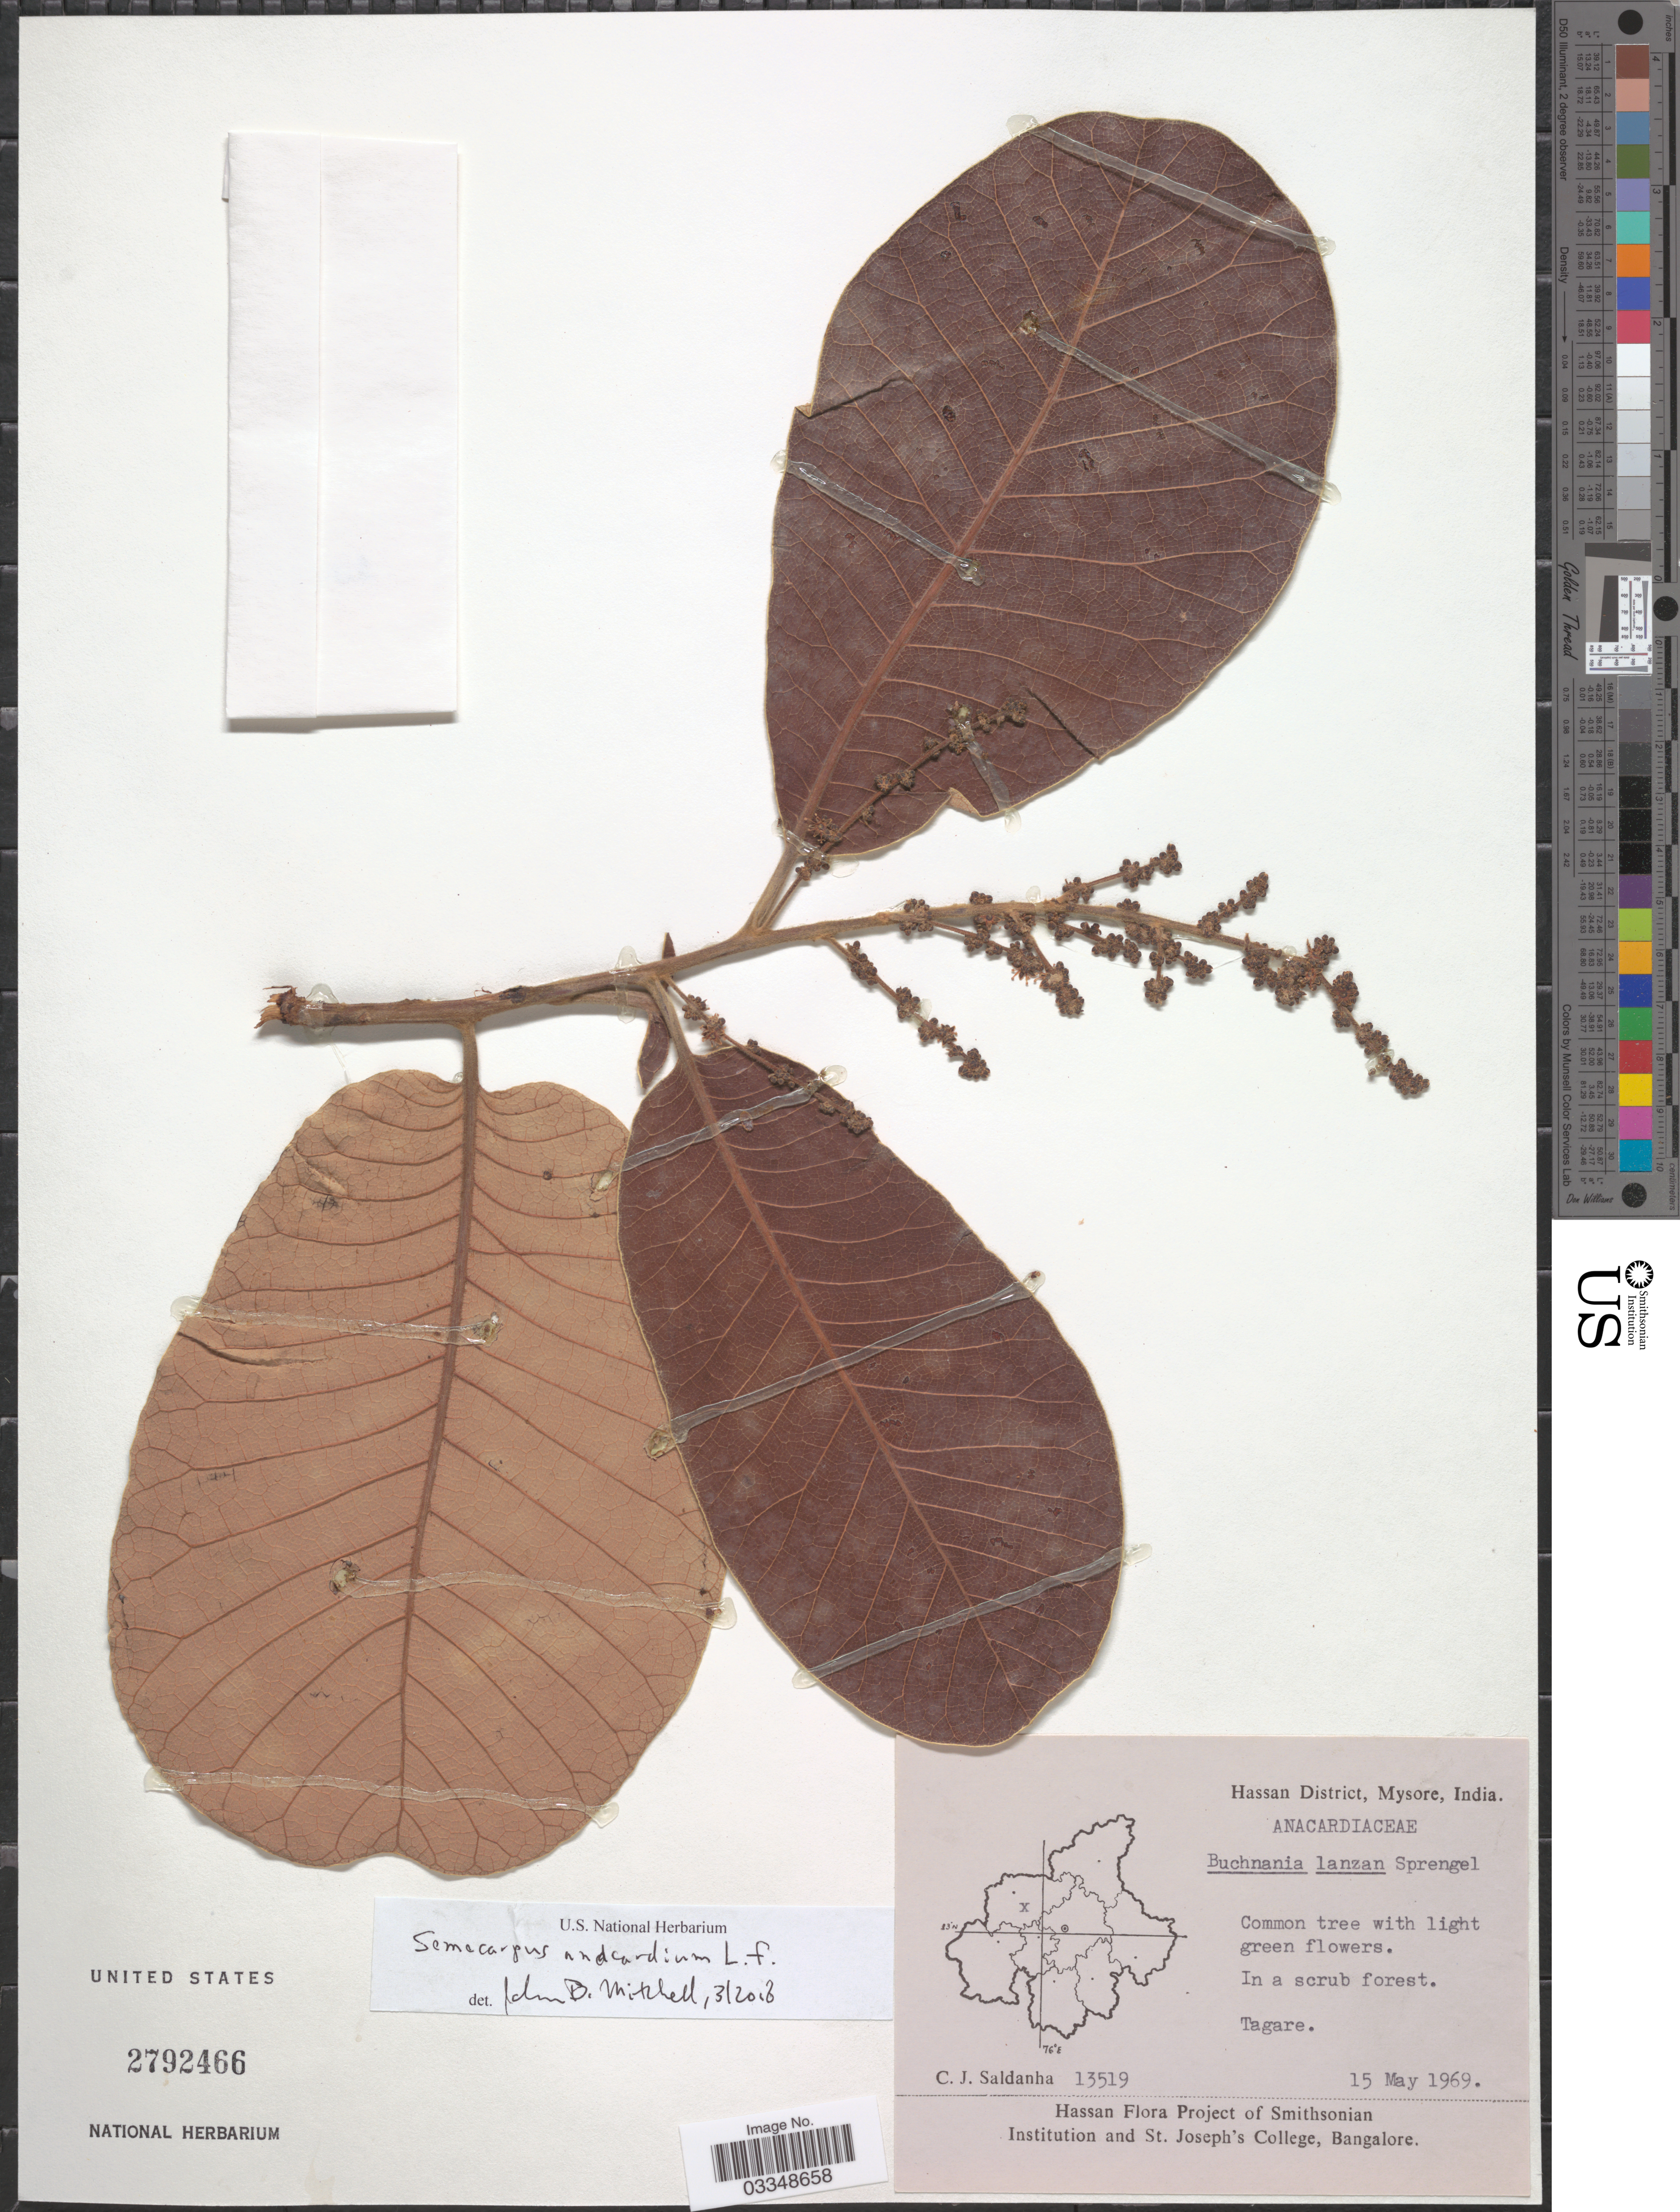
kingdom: Plantae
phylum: Tracheophyta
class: Magnoliopsida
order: Sapindales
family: Anacardiaceae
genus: Semecarpus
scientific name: Semecarpus anacardium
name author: L. f.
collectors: C. J. Saldanha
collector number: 13519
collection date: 1969-05-15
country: India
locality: Hassan District, Mysore. Tagare.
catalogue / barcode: US 2792466